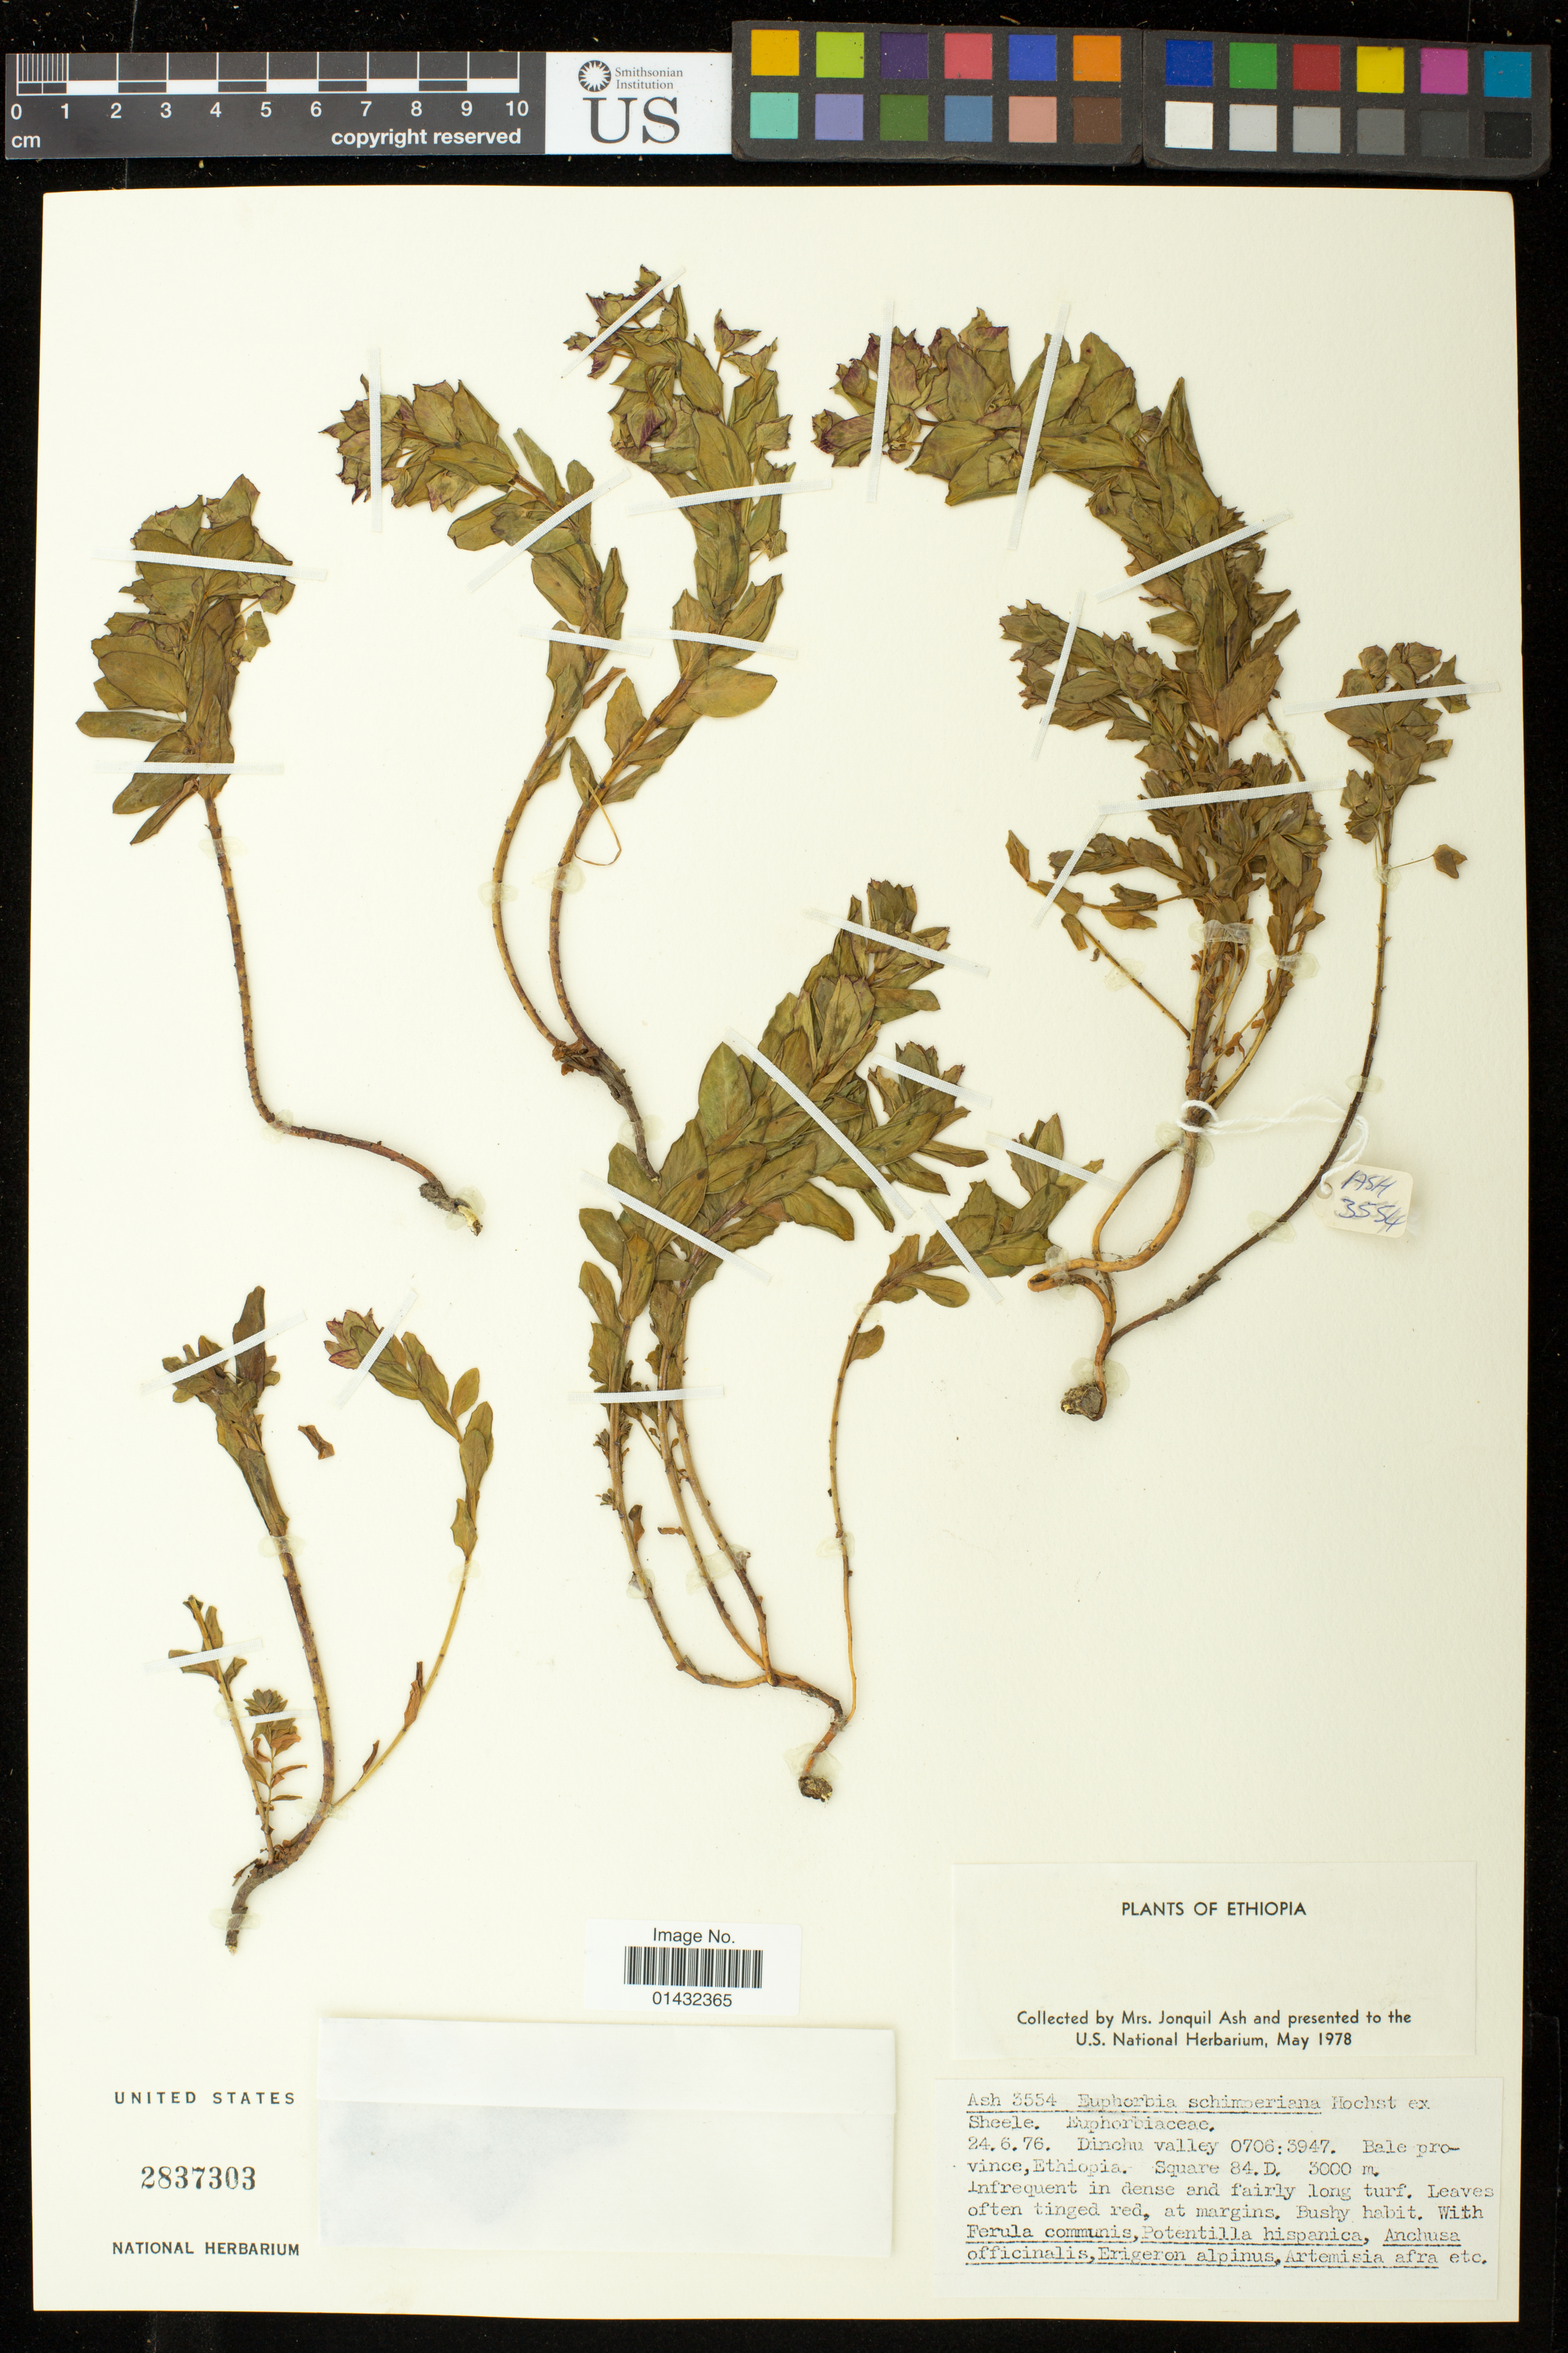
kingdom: Plantae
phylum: Tracheophyta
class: Magnoliopsida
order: Malpighiales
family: Euphorbiaceae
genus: Euphorbia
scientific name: Euphorbia schimperiana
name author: Hochst. ex A. Rich.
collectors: J. Ash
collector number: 3554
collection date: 1976-06-24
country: Ethiopia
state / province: Oromiya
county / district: Bale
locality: Dinchu valley 0706:3947. ; Square 84.D.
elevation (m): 3000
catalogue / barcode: US 2837303